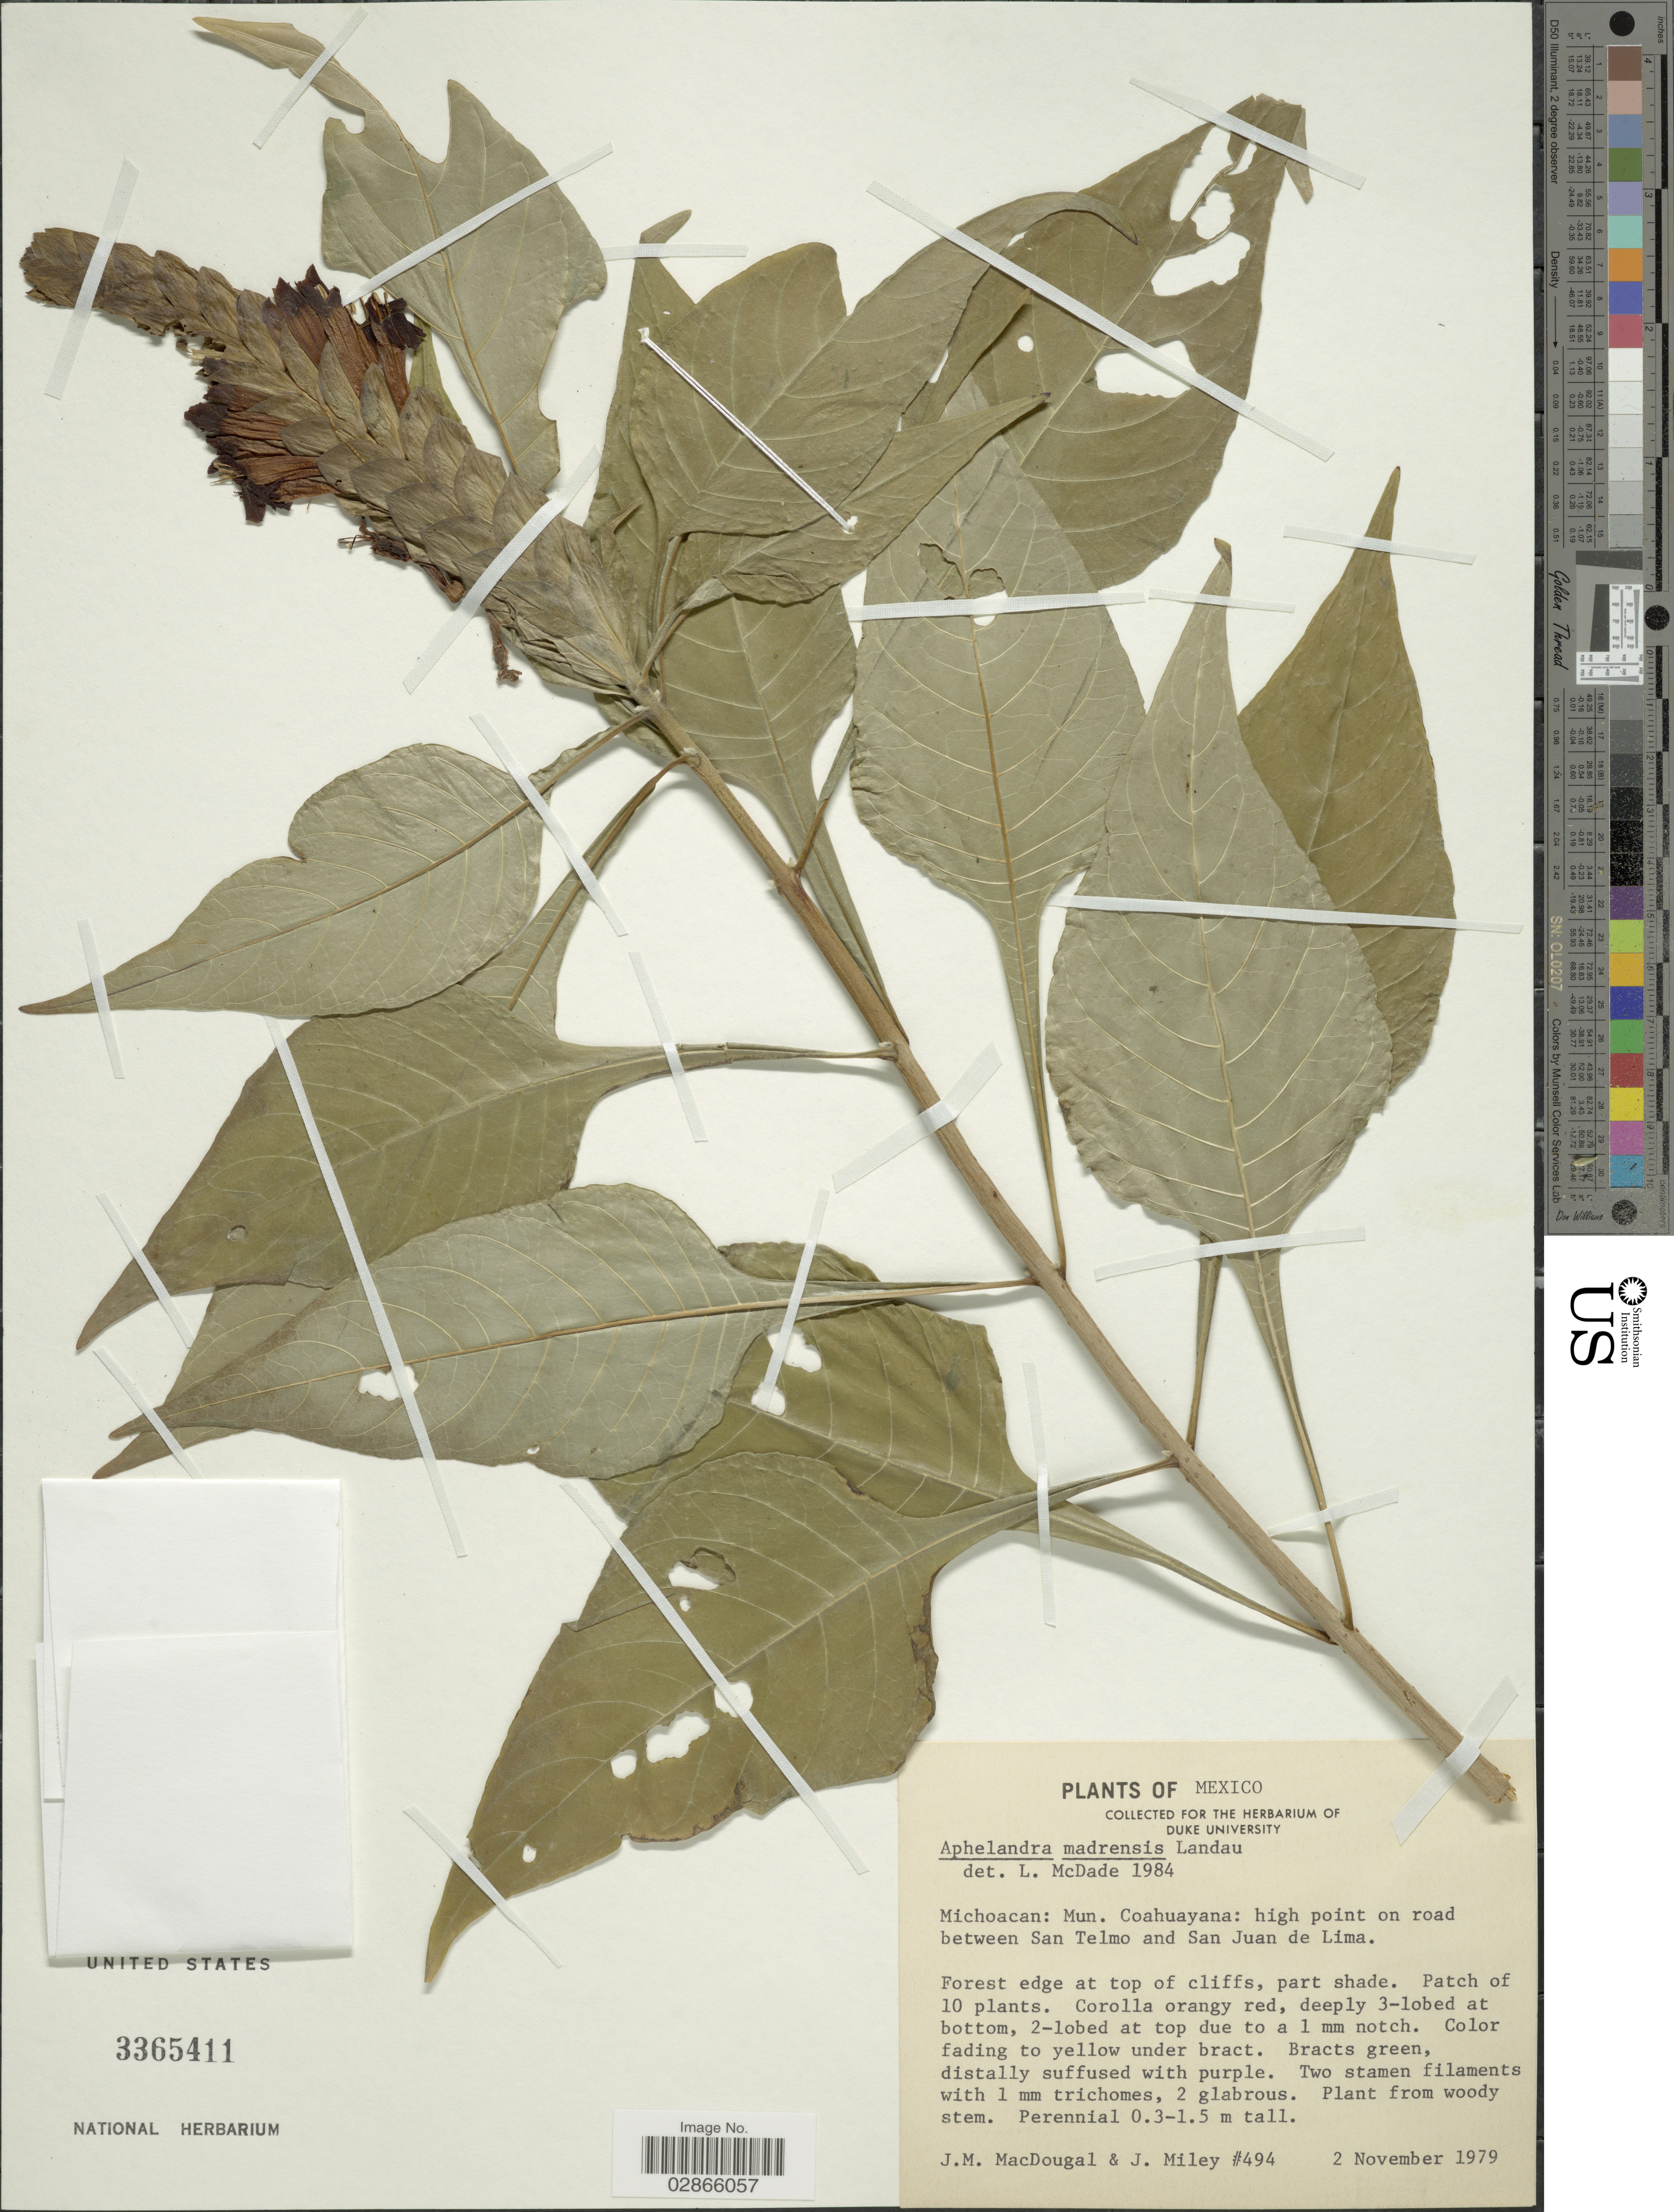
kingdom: Plantae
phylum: Tracheophyta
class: Magnoliopsida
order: Lamiales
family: Acanthaceae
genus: Aphelandra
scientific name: Aphelandra madrensis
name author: Lindau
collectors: J. M. MacDougal & J. Miley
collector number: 494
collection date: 1979-11-02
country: Mexico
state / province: Michoacán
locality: Mun. Coahuayana: high point on road between San Telmo and San Juan de Lima.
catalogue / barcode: US 3365411